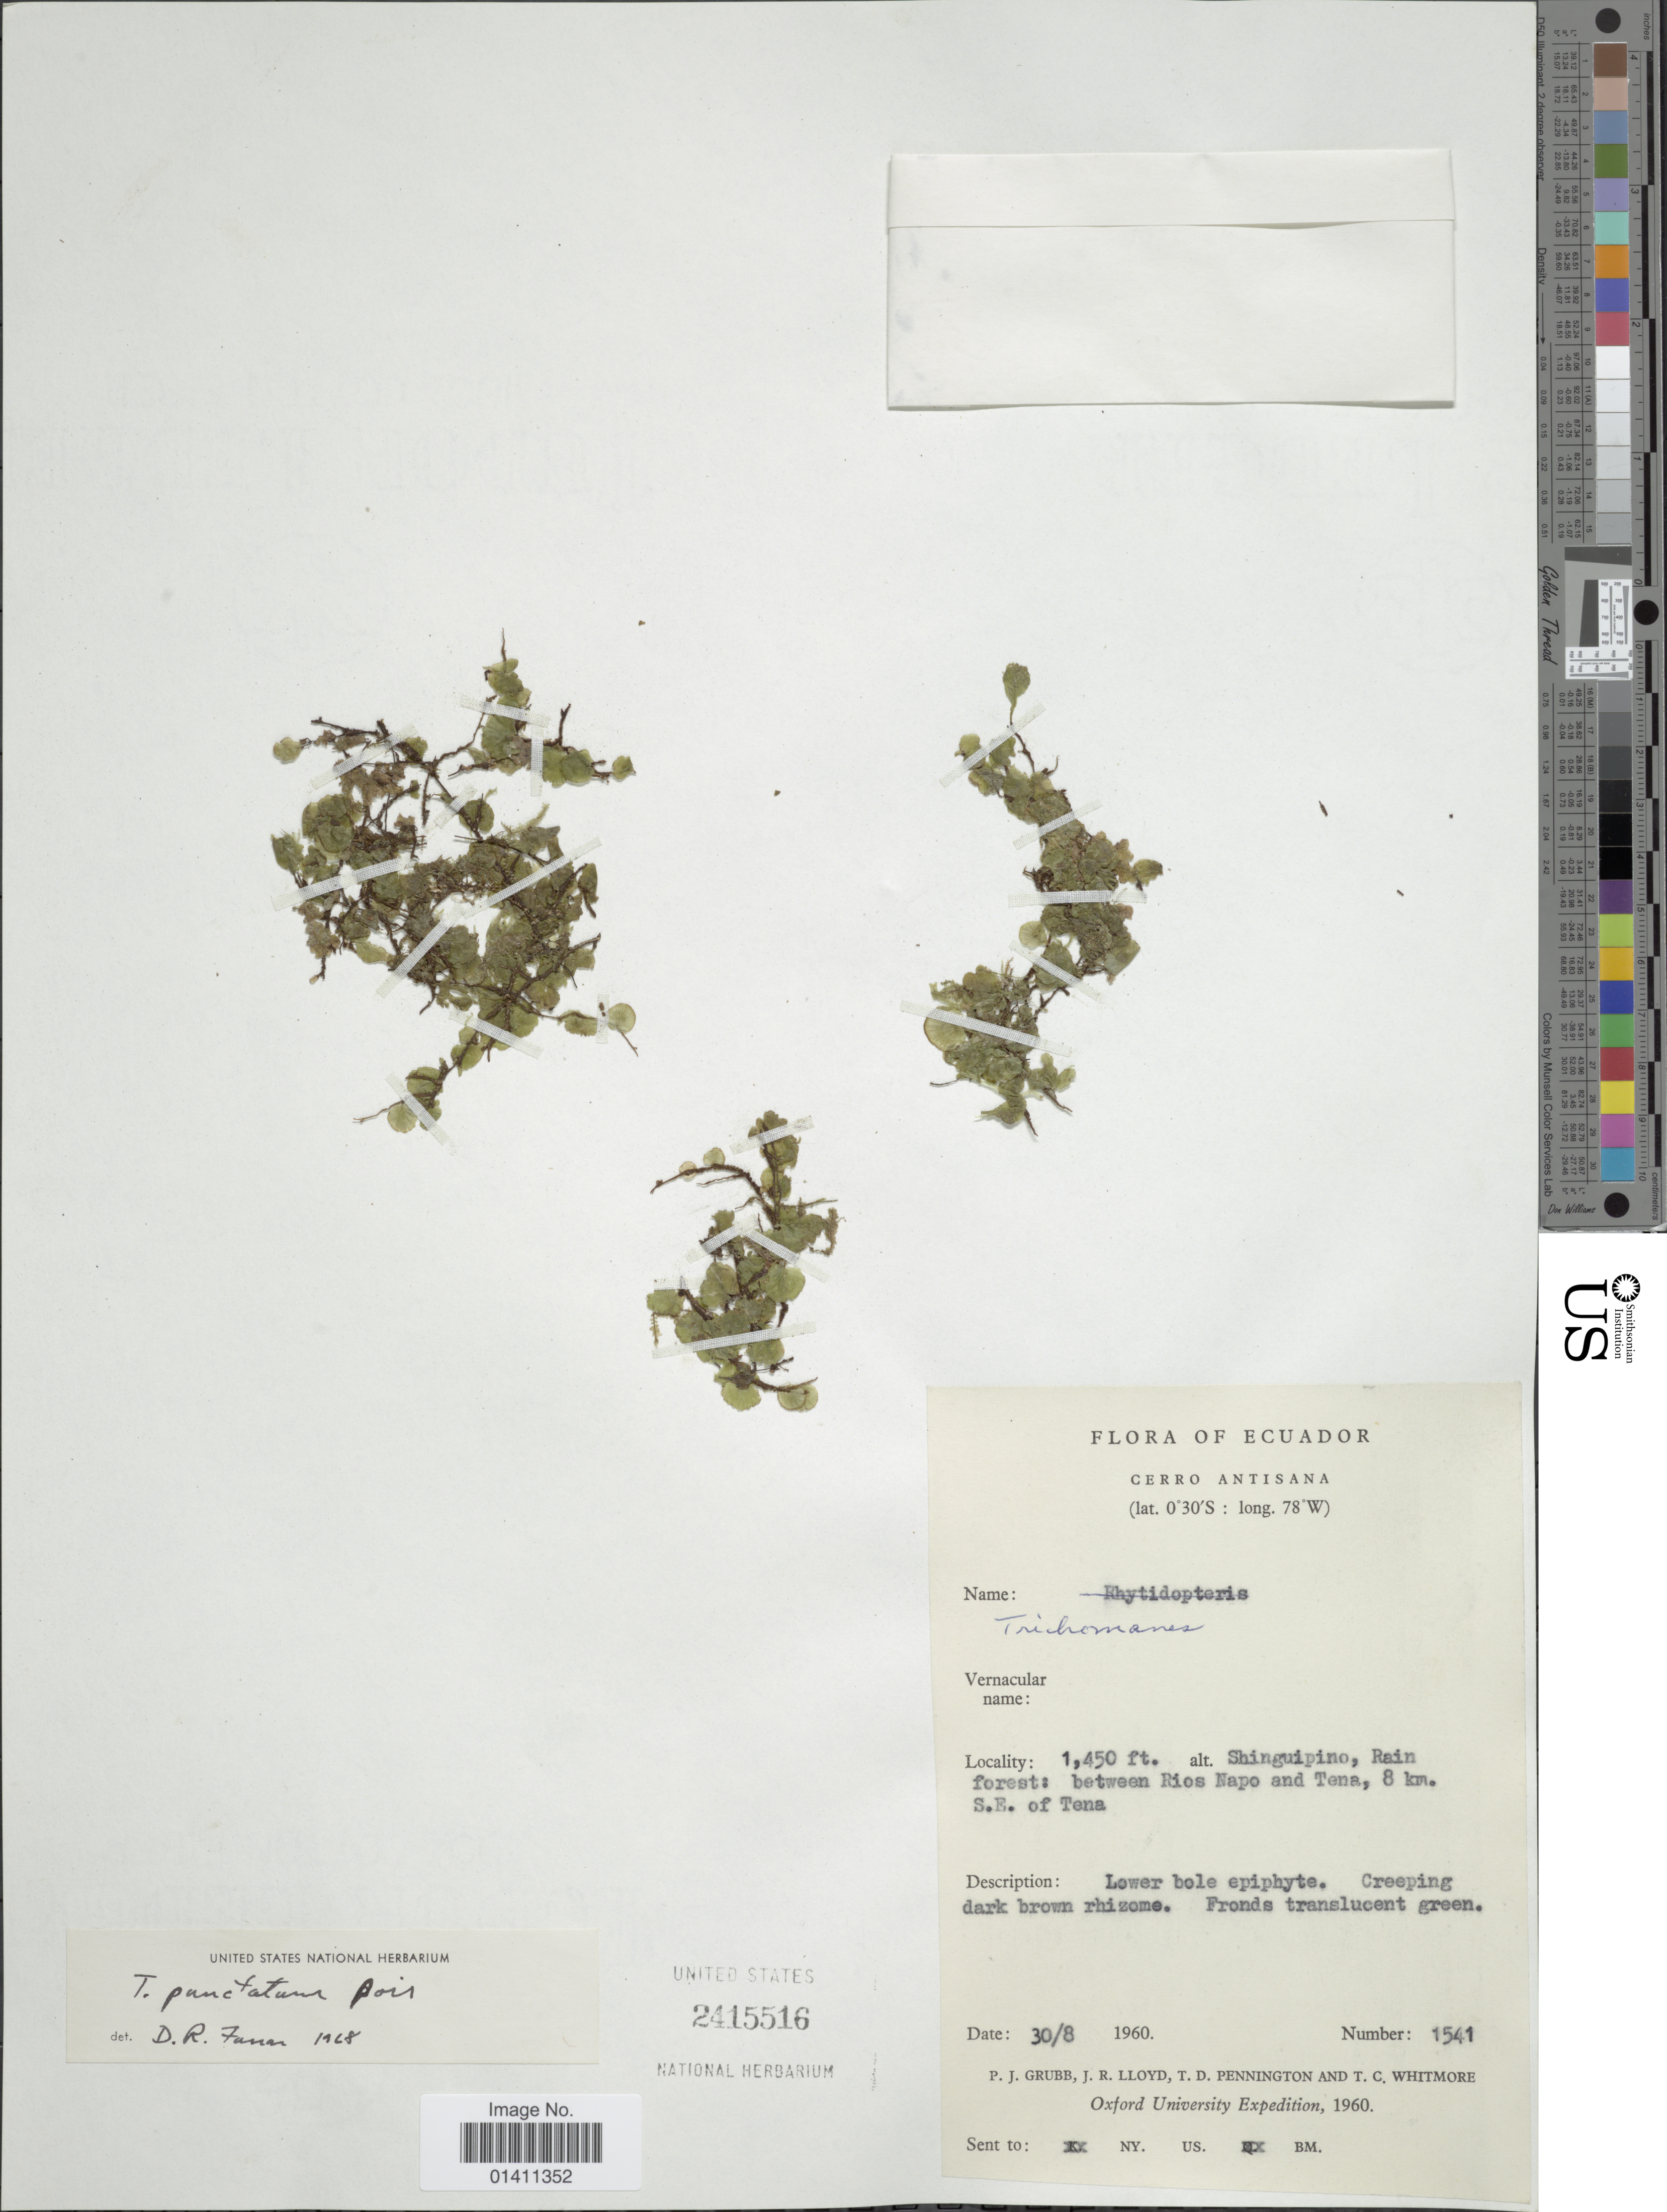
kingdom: Plantae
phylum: Tracheophyta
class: Polypodiopsida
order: Hymenophyllales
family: Hymenophyllaceae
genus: Didymoglossum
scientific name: Didymoglossum punctatum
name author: (Poir.) Desv.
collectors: P. J. Grubb, J. R. Lloyd, T. D. Pennington & T. C. Whitmore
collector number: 1541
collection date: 1960-08-30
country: Ecuador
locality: Cerro Antisana. Shinguipino, Rain forest:between Rios Napo and Tena, 8 km. S.E. of Tena.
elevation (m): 442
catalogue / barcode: US 2415516